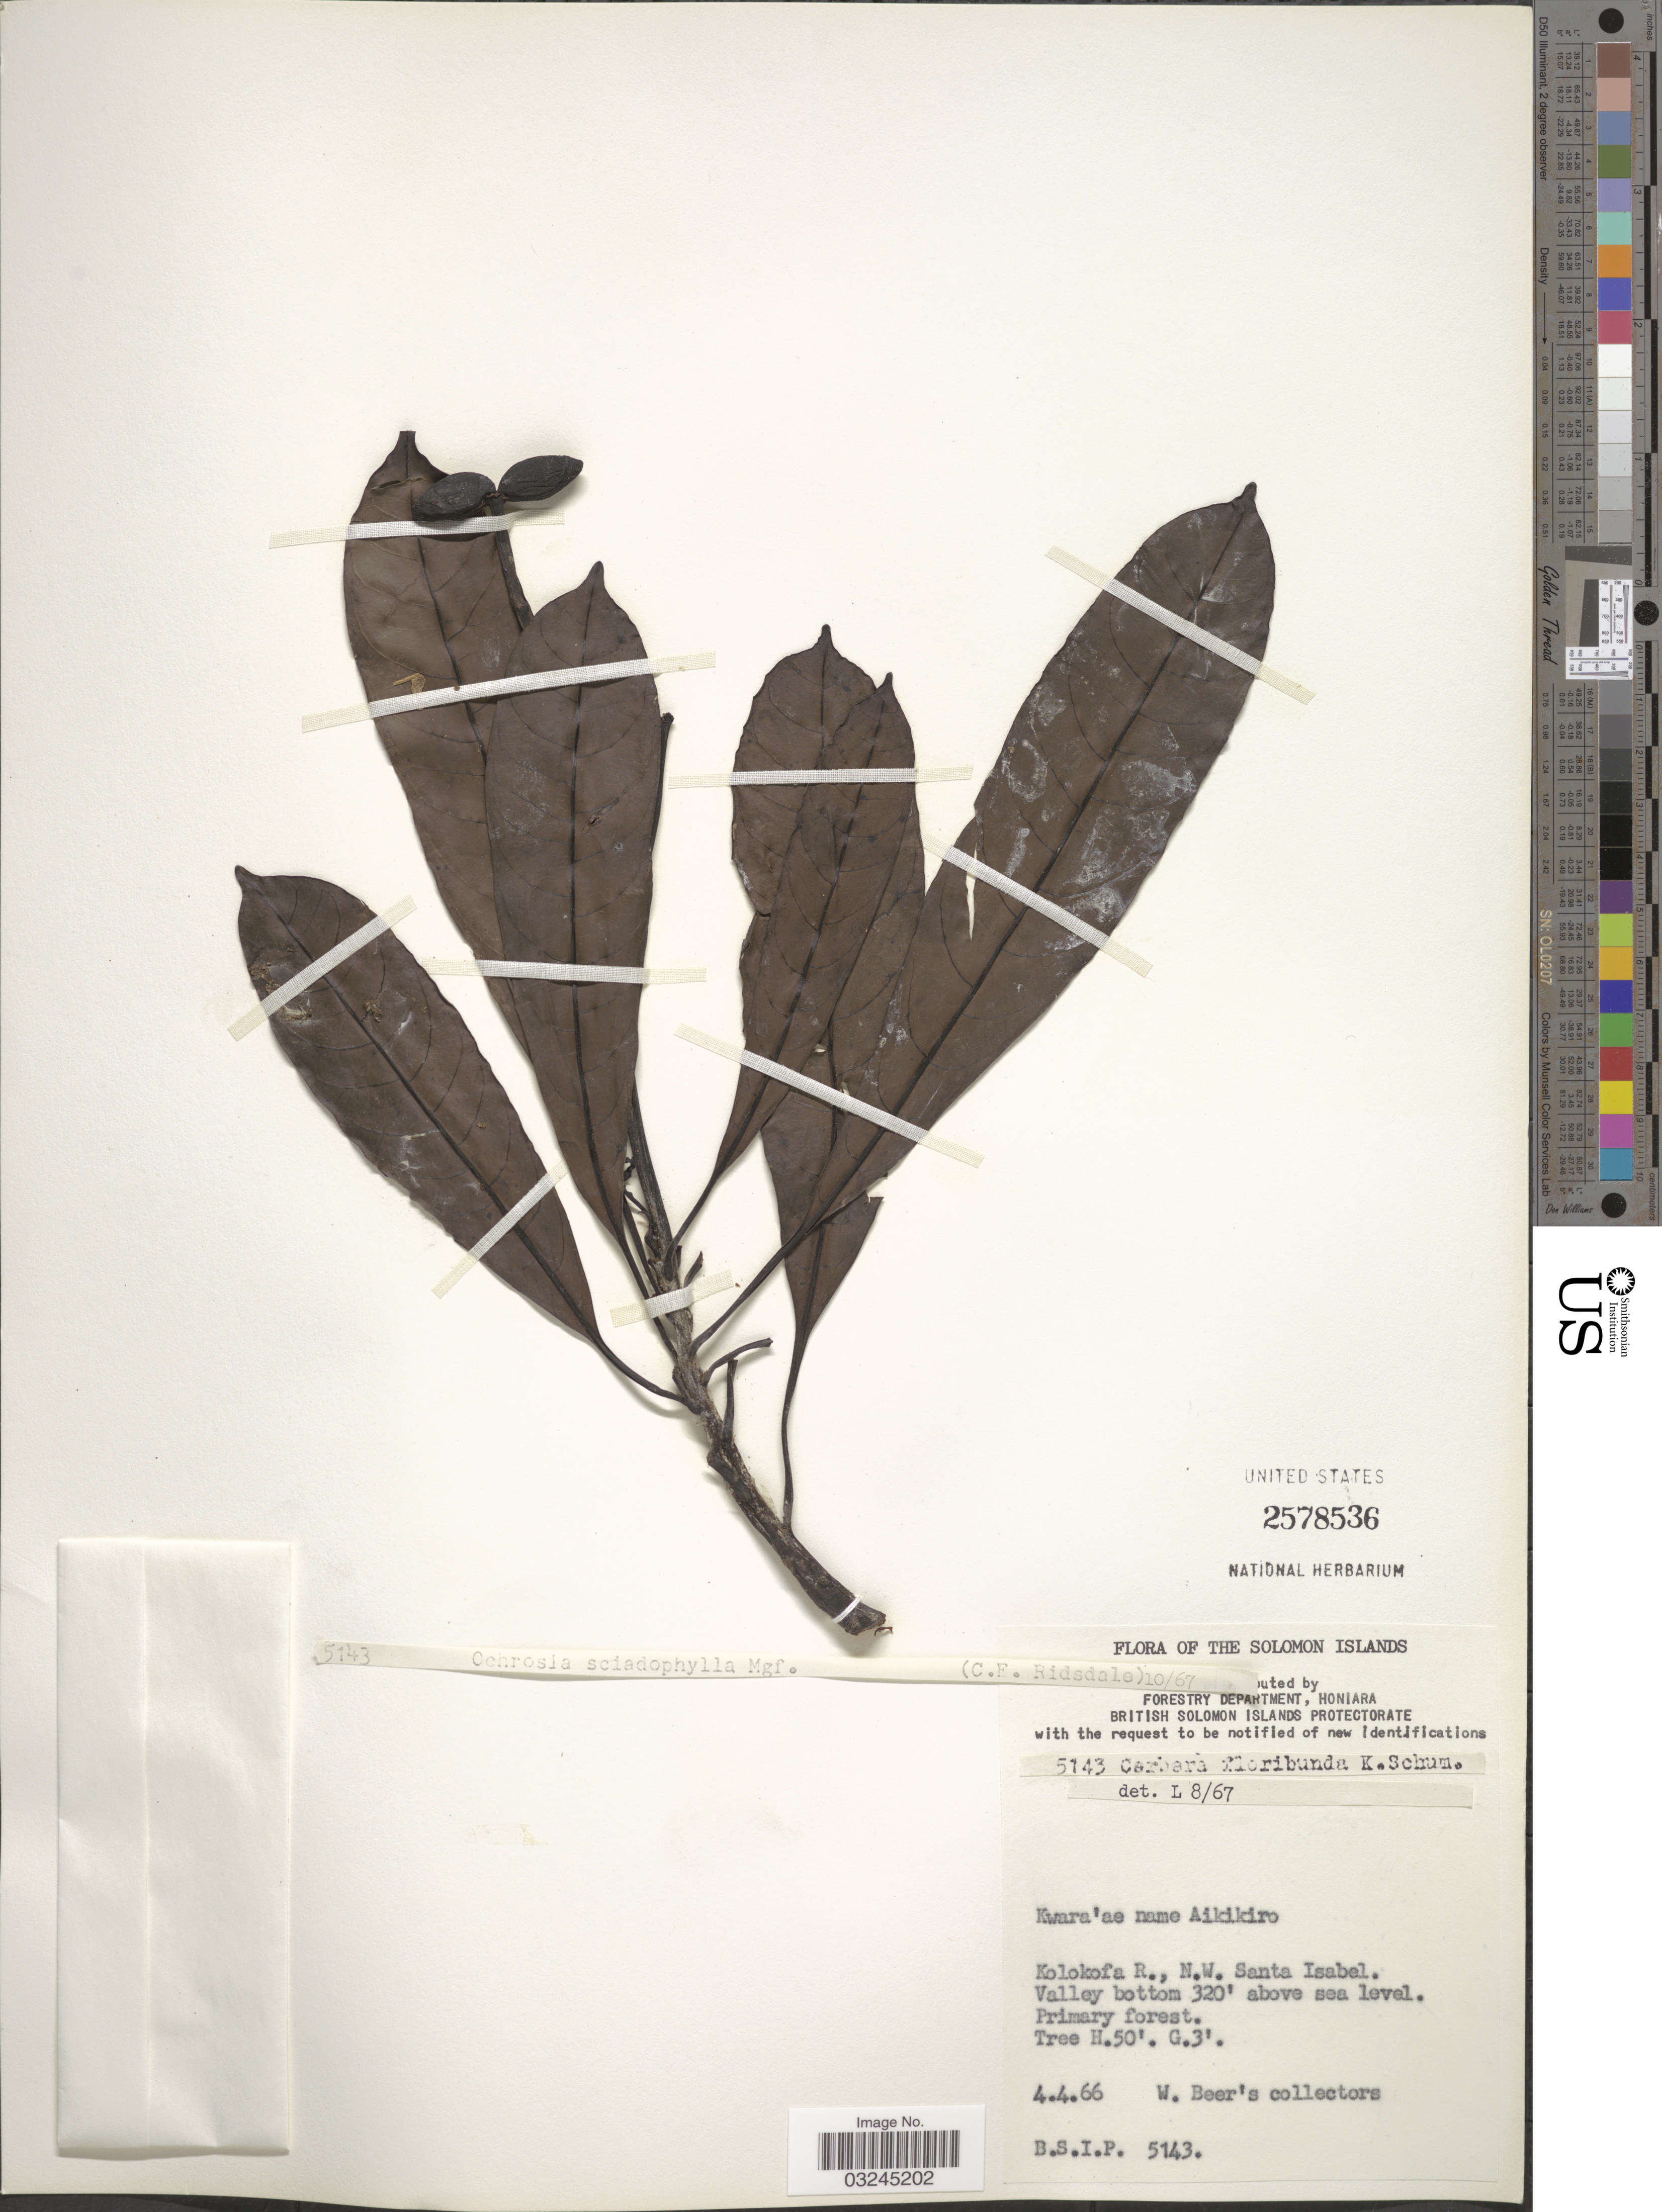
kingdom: Plantae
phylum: Tracheophyta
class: Magnoliopsida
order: Gentianales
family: Apocynaceae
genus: Ochrosia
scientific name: Ochrosia sciadophylla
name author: Markgr.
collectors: W. Beer's Collectors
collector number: BSIP5143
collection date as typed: Transcribed d/m/y: 4/4/66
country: Solomon Islands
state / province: Solomon Islands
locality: Kolokofa R., N. W. Santa Isabel.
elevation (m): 98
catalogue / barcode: US 2578536